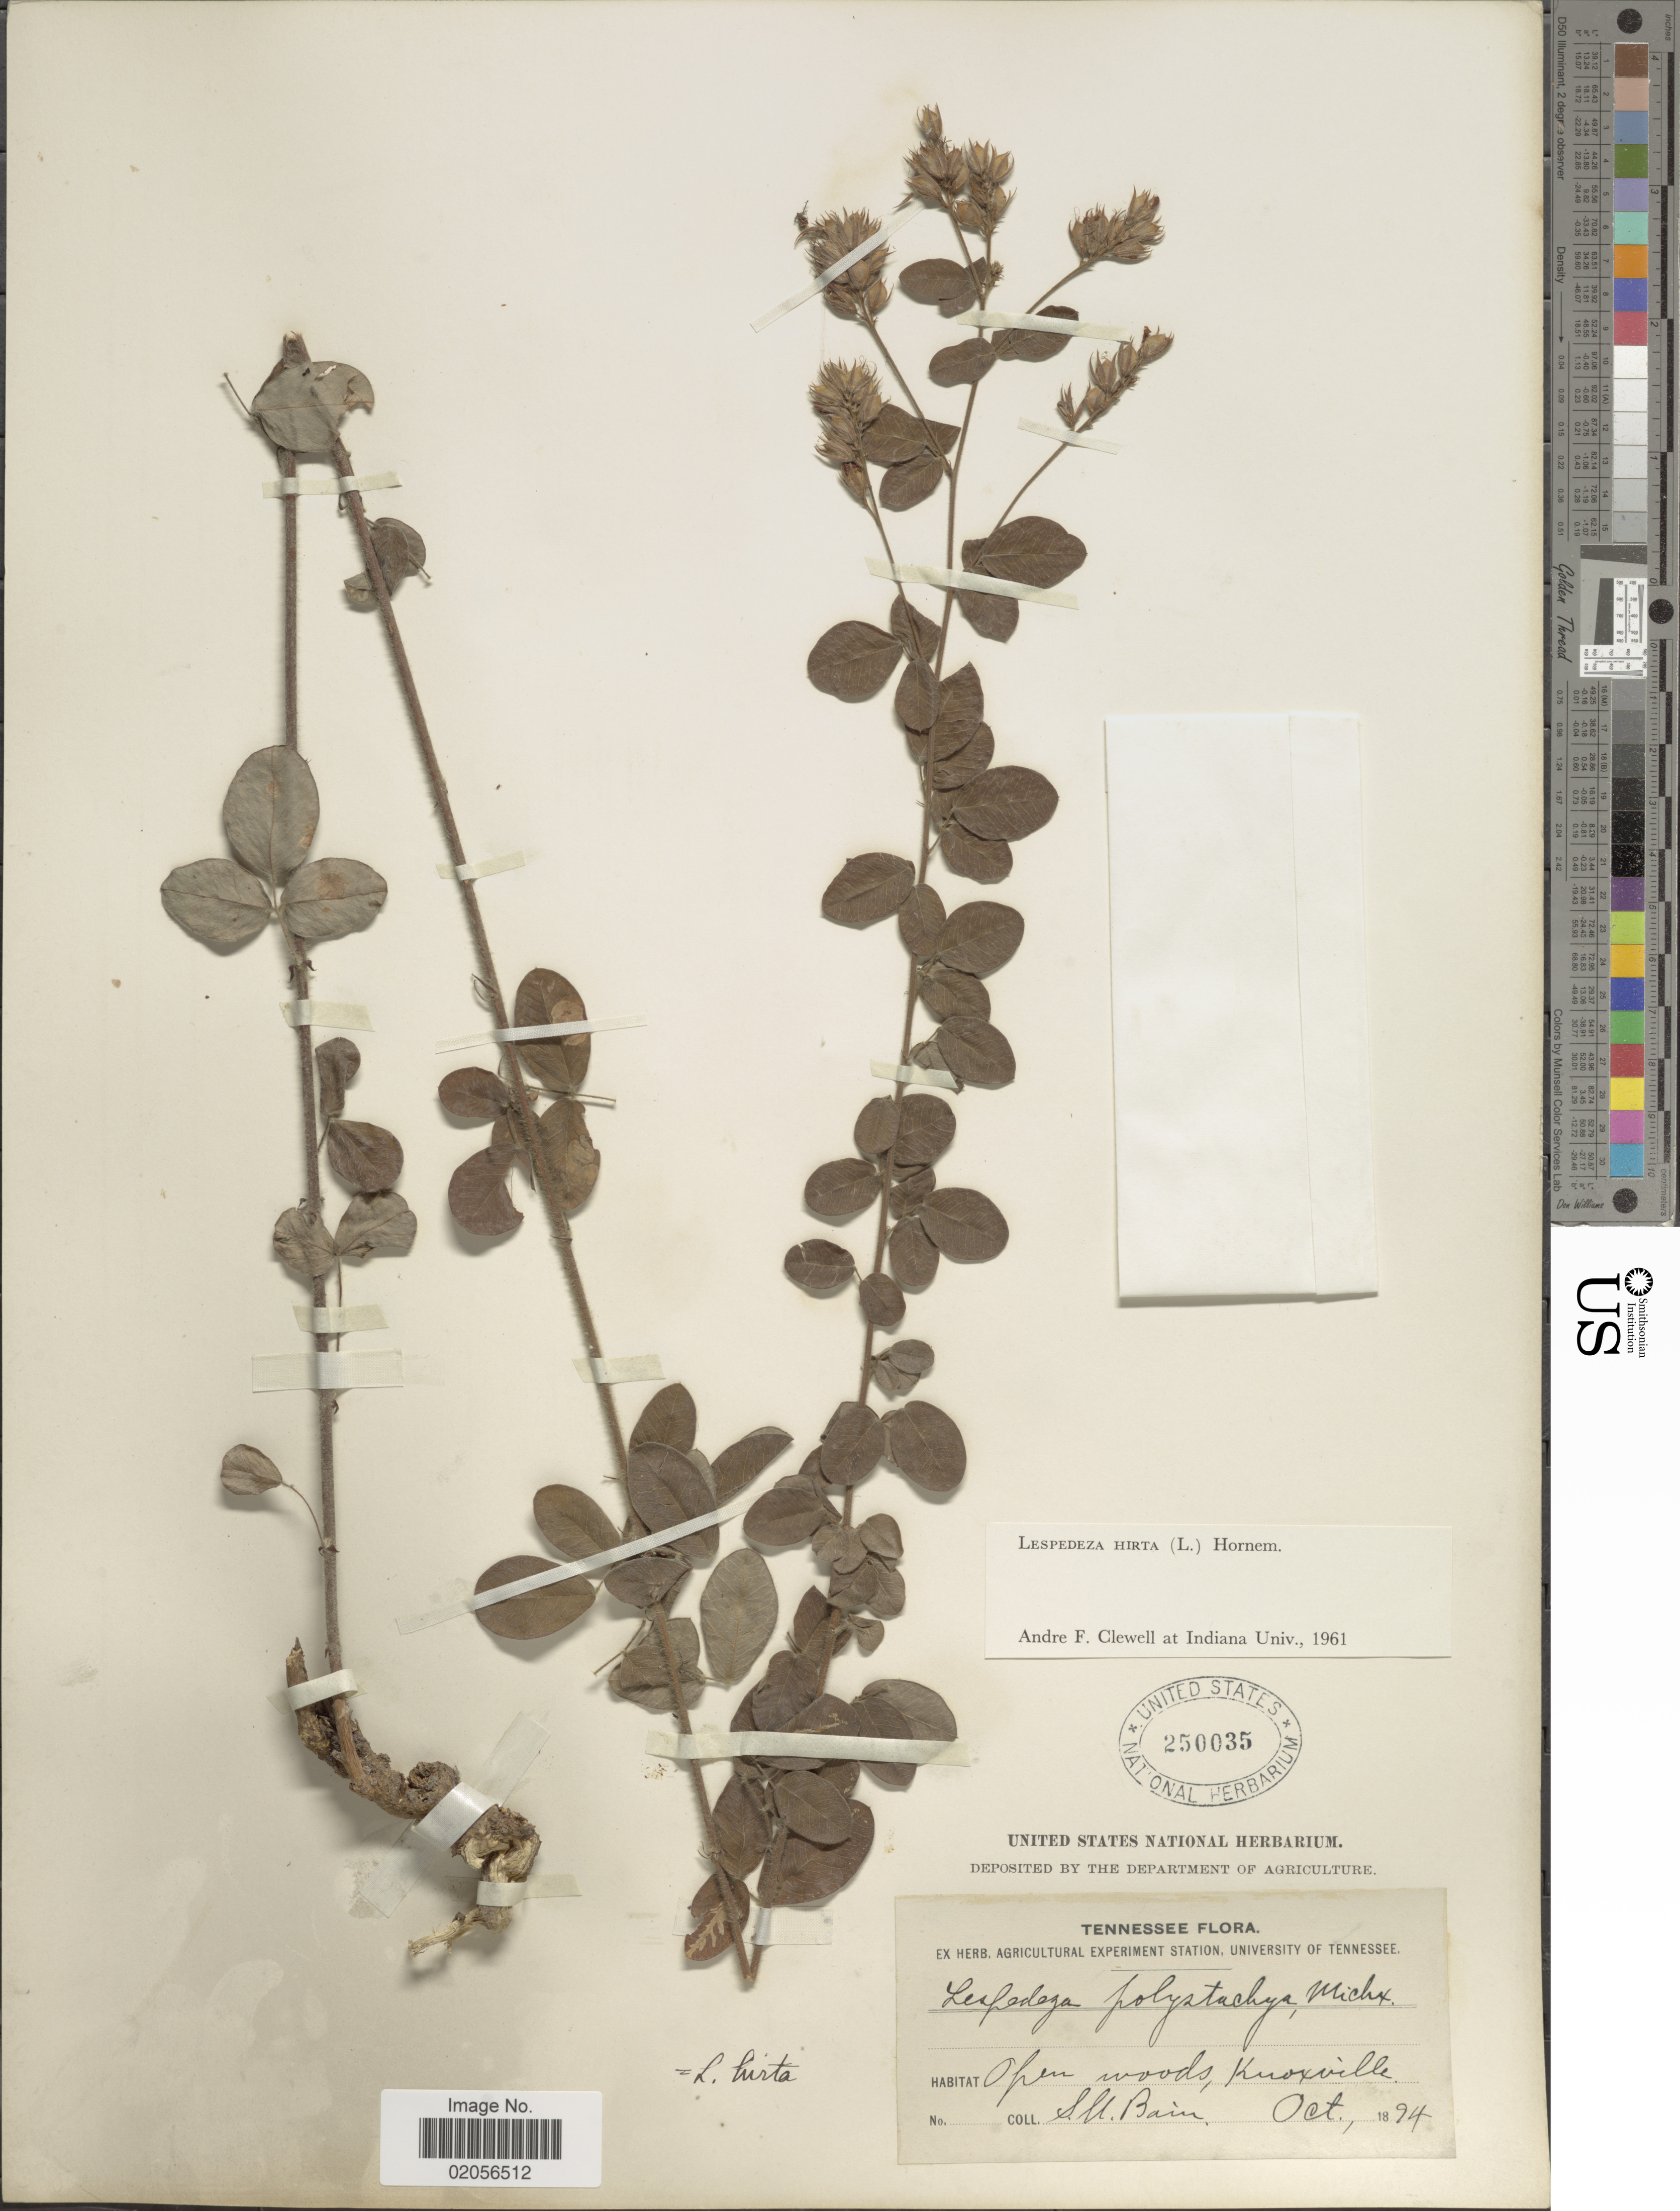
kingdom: Plantae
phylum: Tracheophyta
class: Magnoliopsida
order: Fabales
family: Fabaceae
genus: Lespedeza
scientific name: Lespedeza hirta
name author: (L.) Hornem.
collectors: S. M. Bain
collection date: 1894-10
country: United States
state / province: Tennessee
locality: Open woods, Knoxville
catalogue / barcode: US 250035